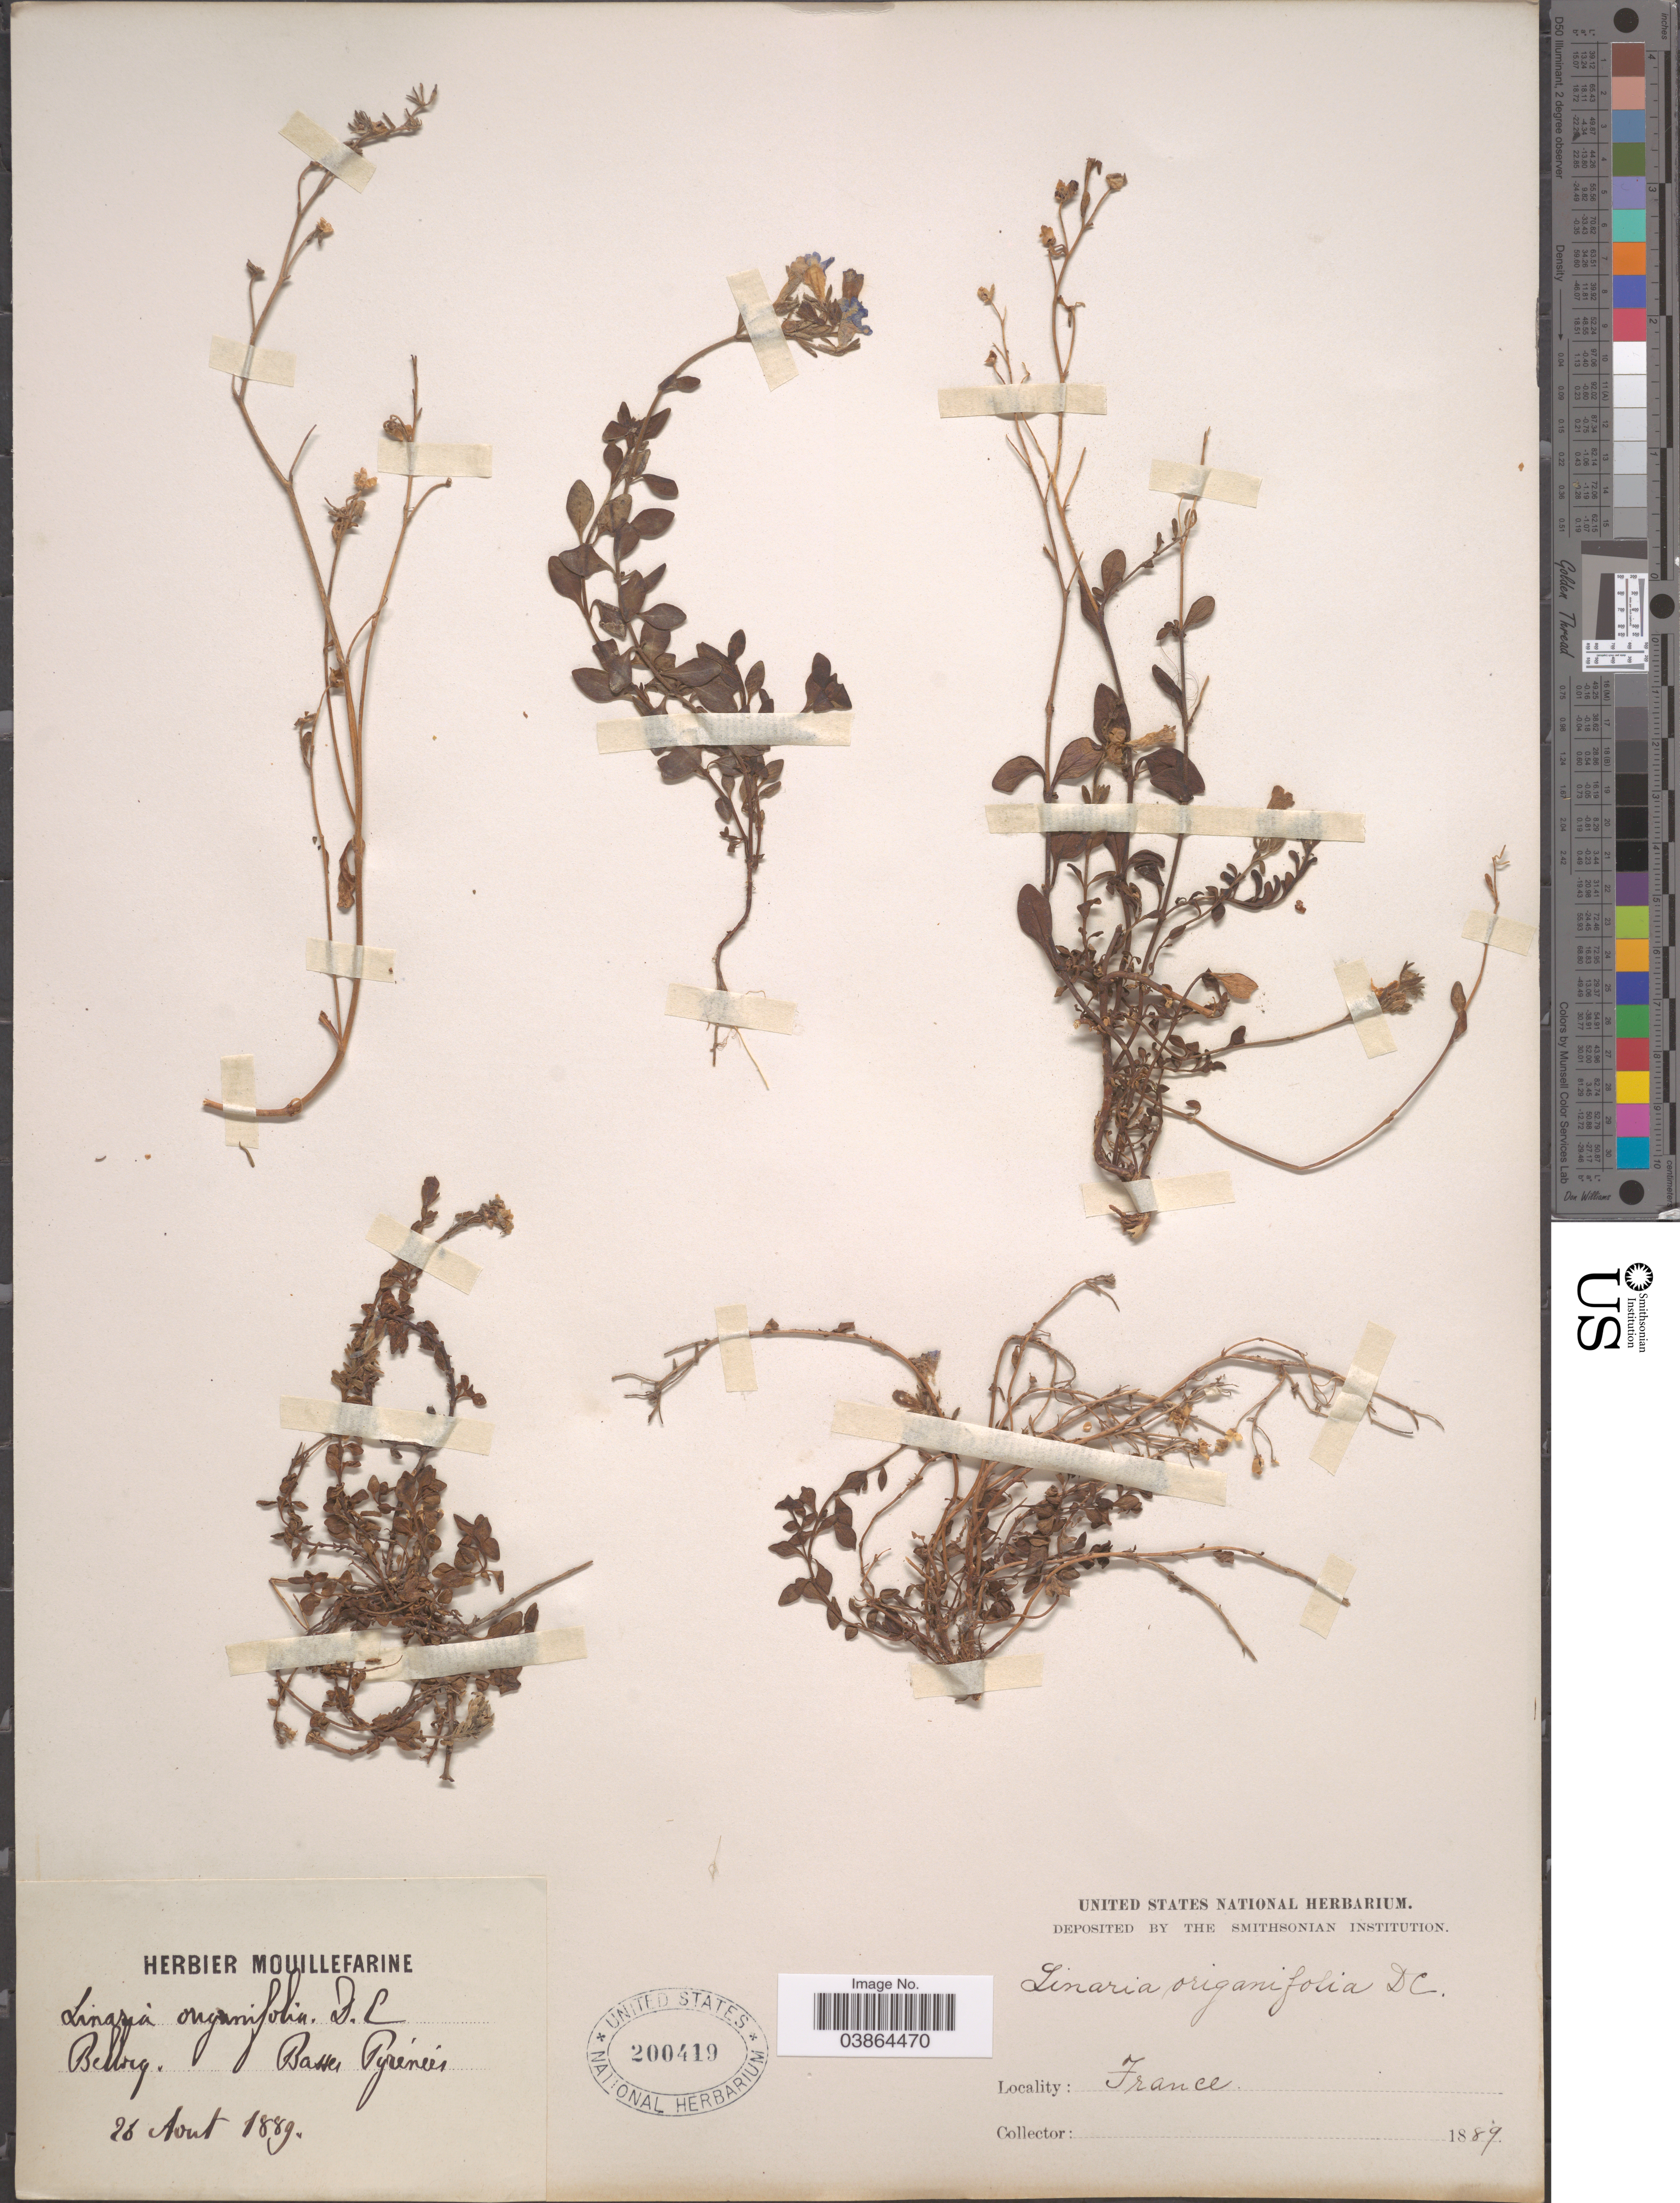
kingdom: Plantae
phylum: Tracheophyta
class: Magnoliopsida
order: Lamiales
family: Plantaginaceae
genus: Chaenorrhinum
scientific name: Chaenorrhinum origanifolium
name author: (L.) Fourr.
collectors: ex herb. Mouillefarine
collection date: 1889-08-26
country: France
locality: Bellvig. Basser Pyrénées.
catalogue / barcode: US 200419